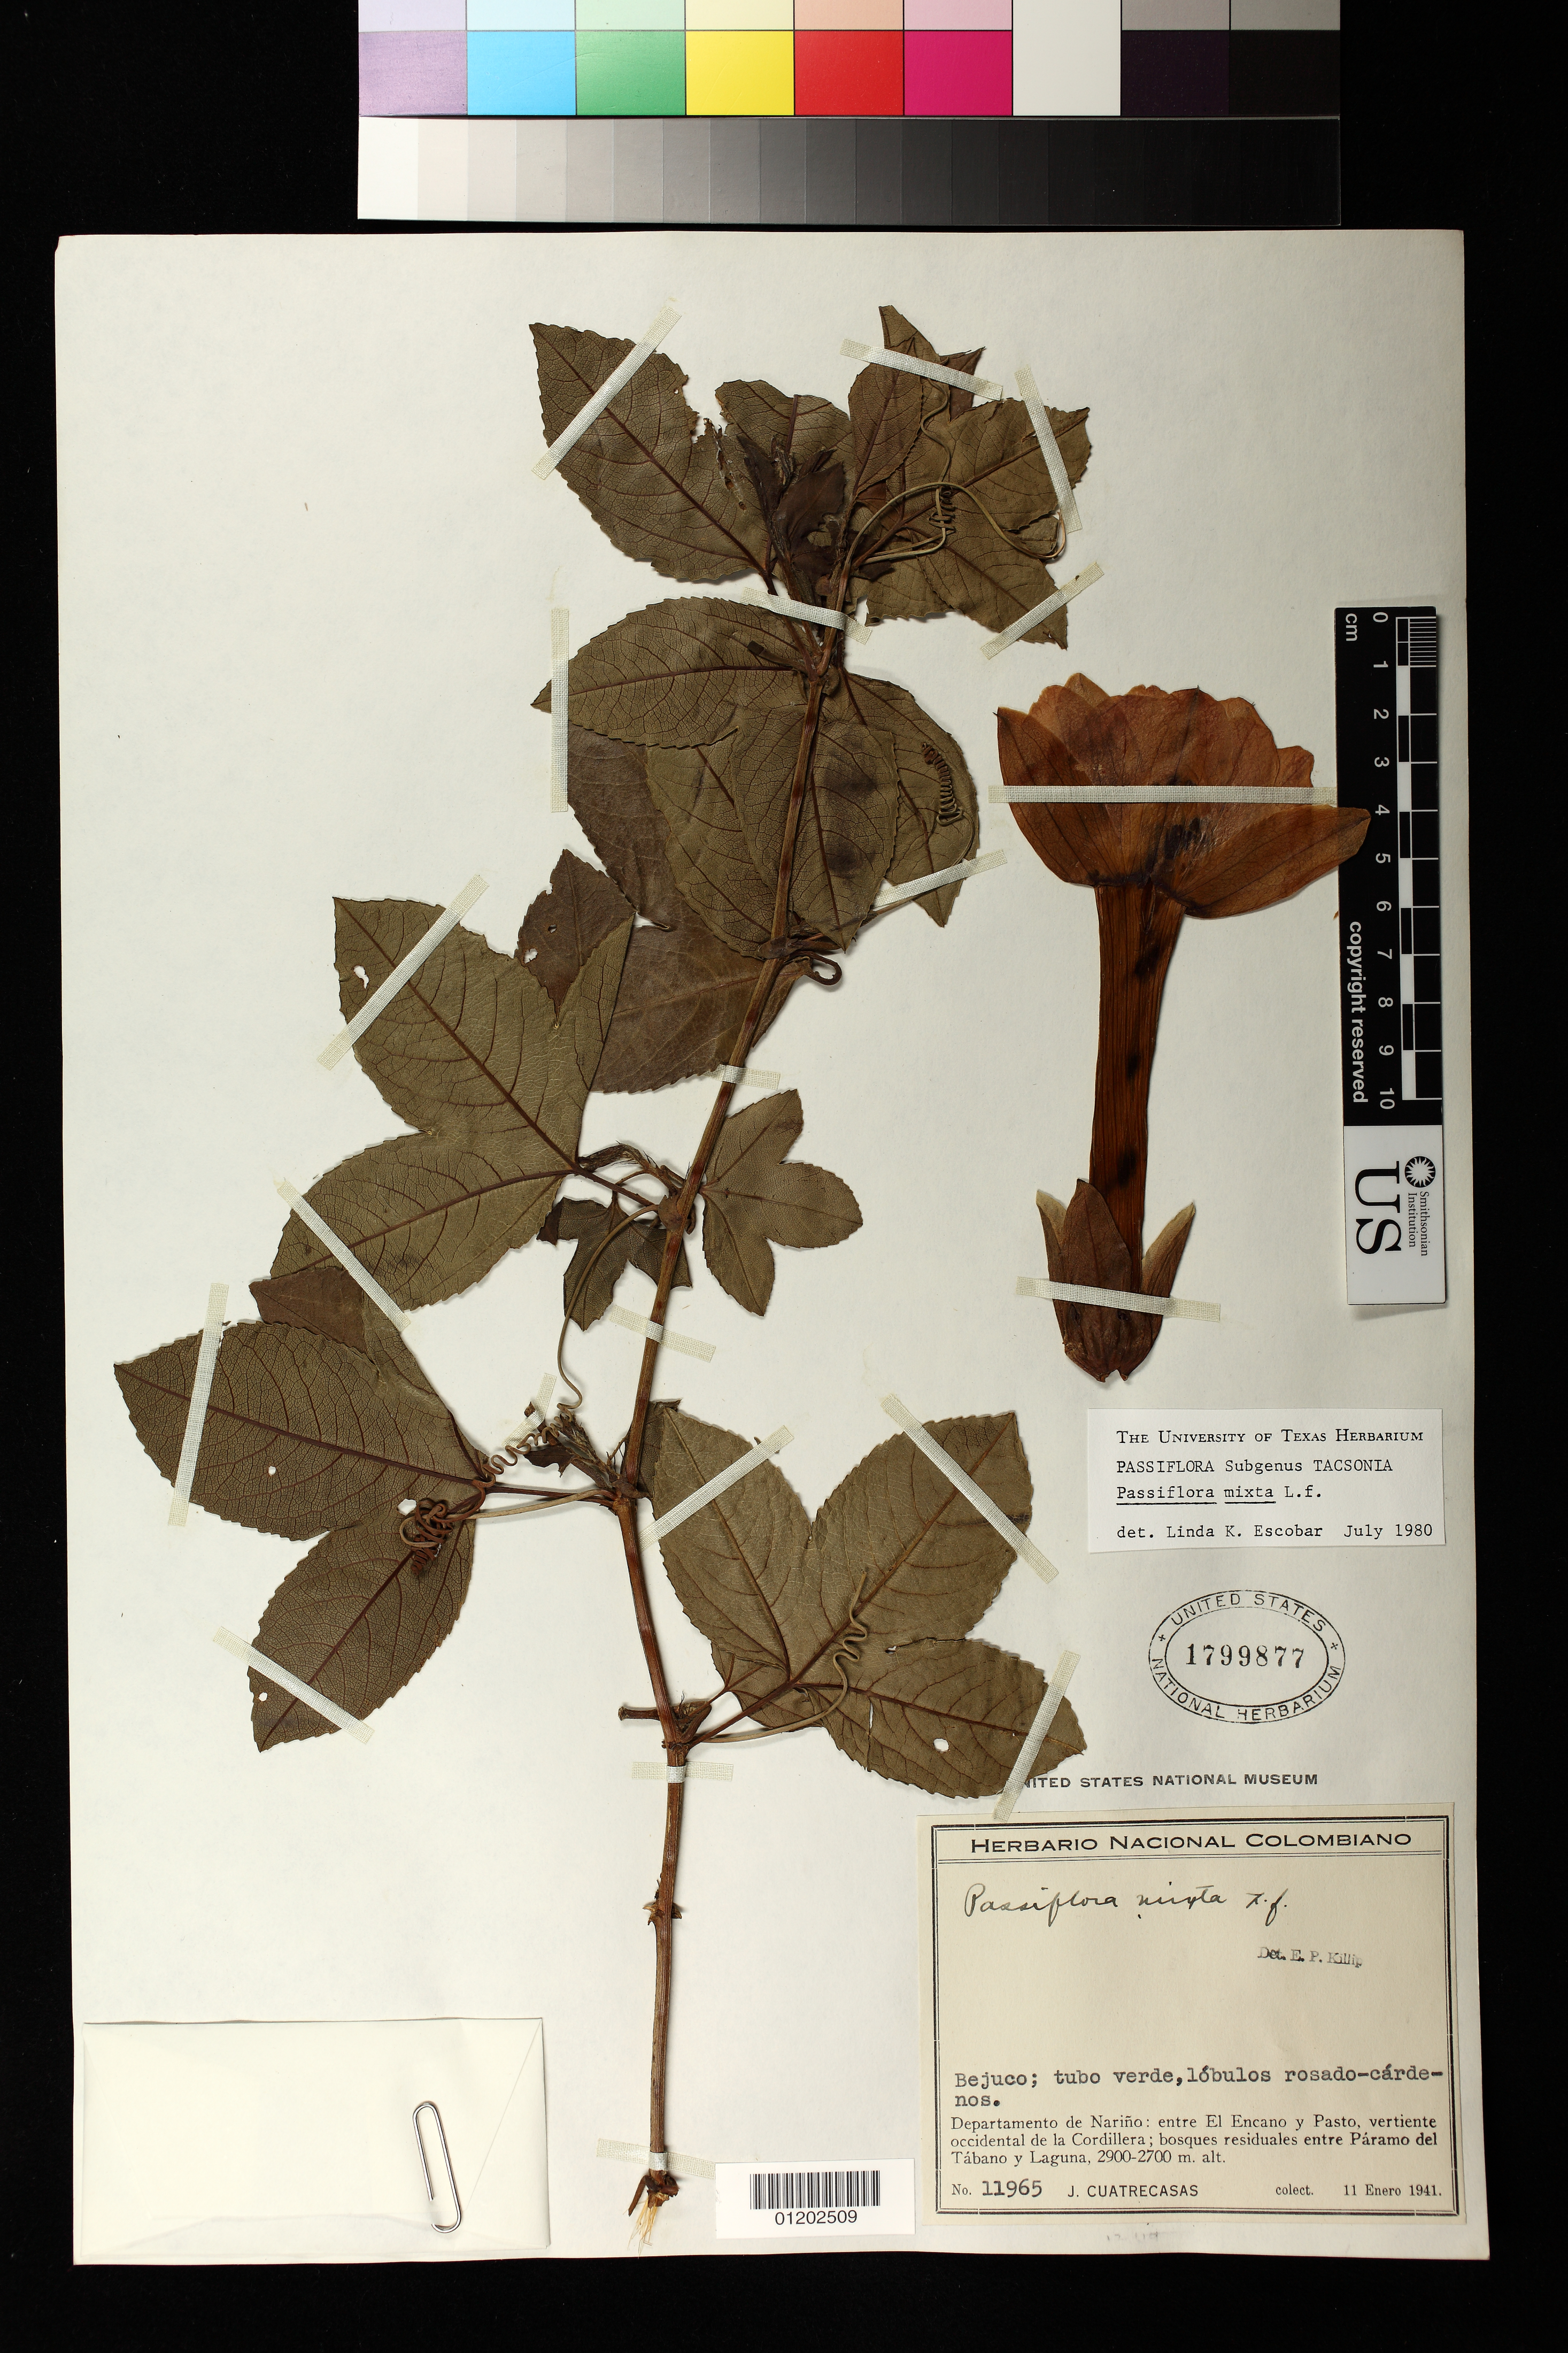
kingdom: Plantae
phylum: Tracheophyta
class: Magnoliopsida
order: Malpighiales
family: Passifloraceae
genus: Passiflora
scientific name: Passiflora mixta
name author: L. f.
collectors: J. Cuatrecasas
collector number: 11965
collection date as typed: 11 Jan 1941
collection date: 1941-01-11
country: Colombia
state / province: Narino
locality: entre El Encano y Pasto, vertiente occidental de La Cordillera, bosques residuales entre Páramo del Tábano y Laguna.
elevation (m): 2700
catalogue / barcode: US 1799877